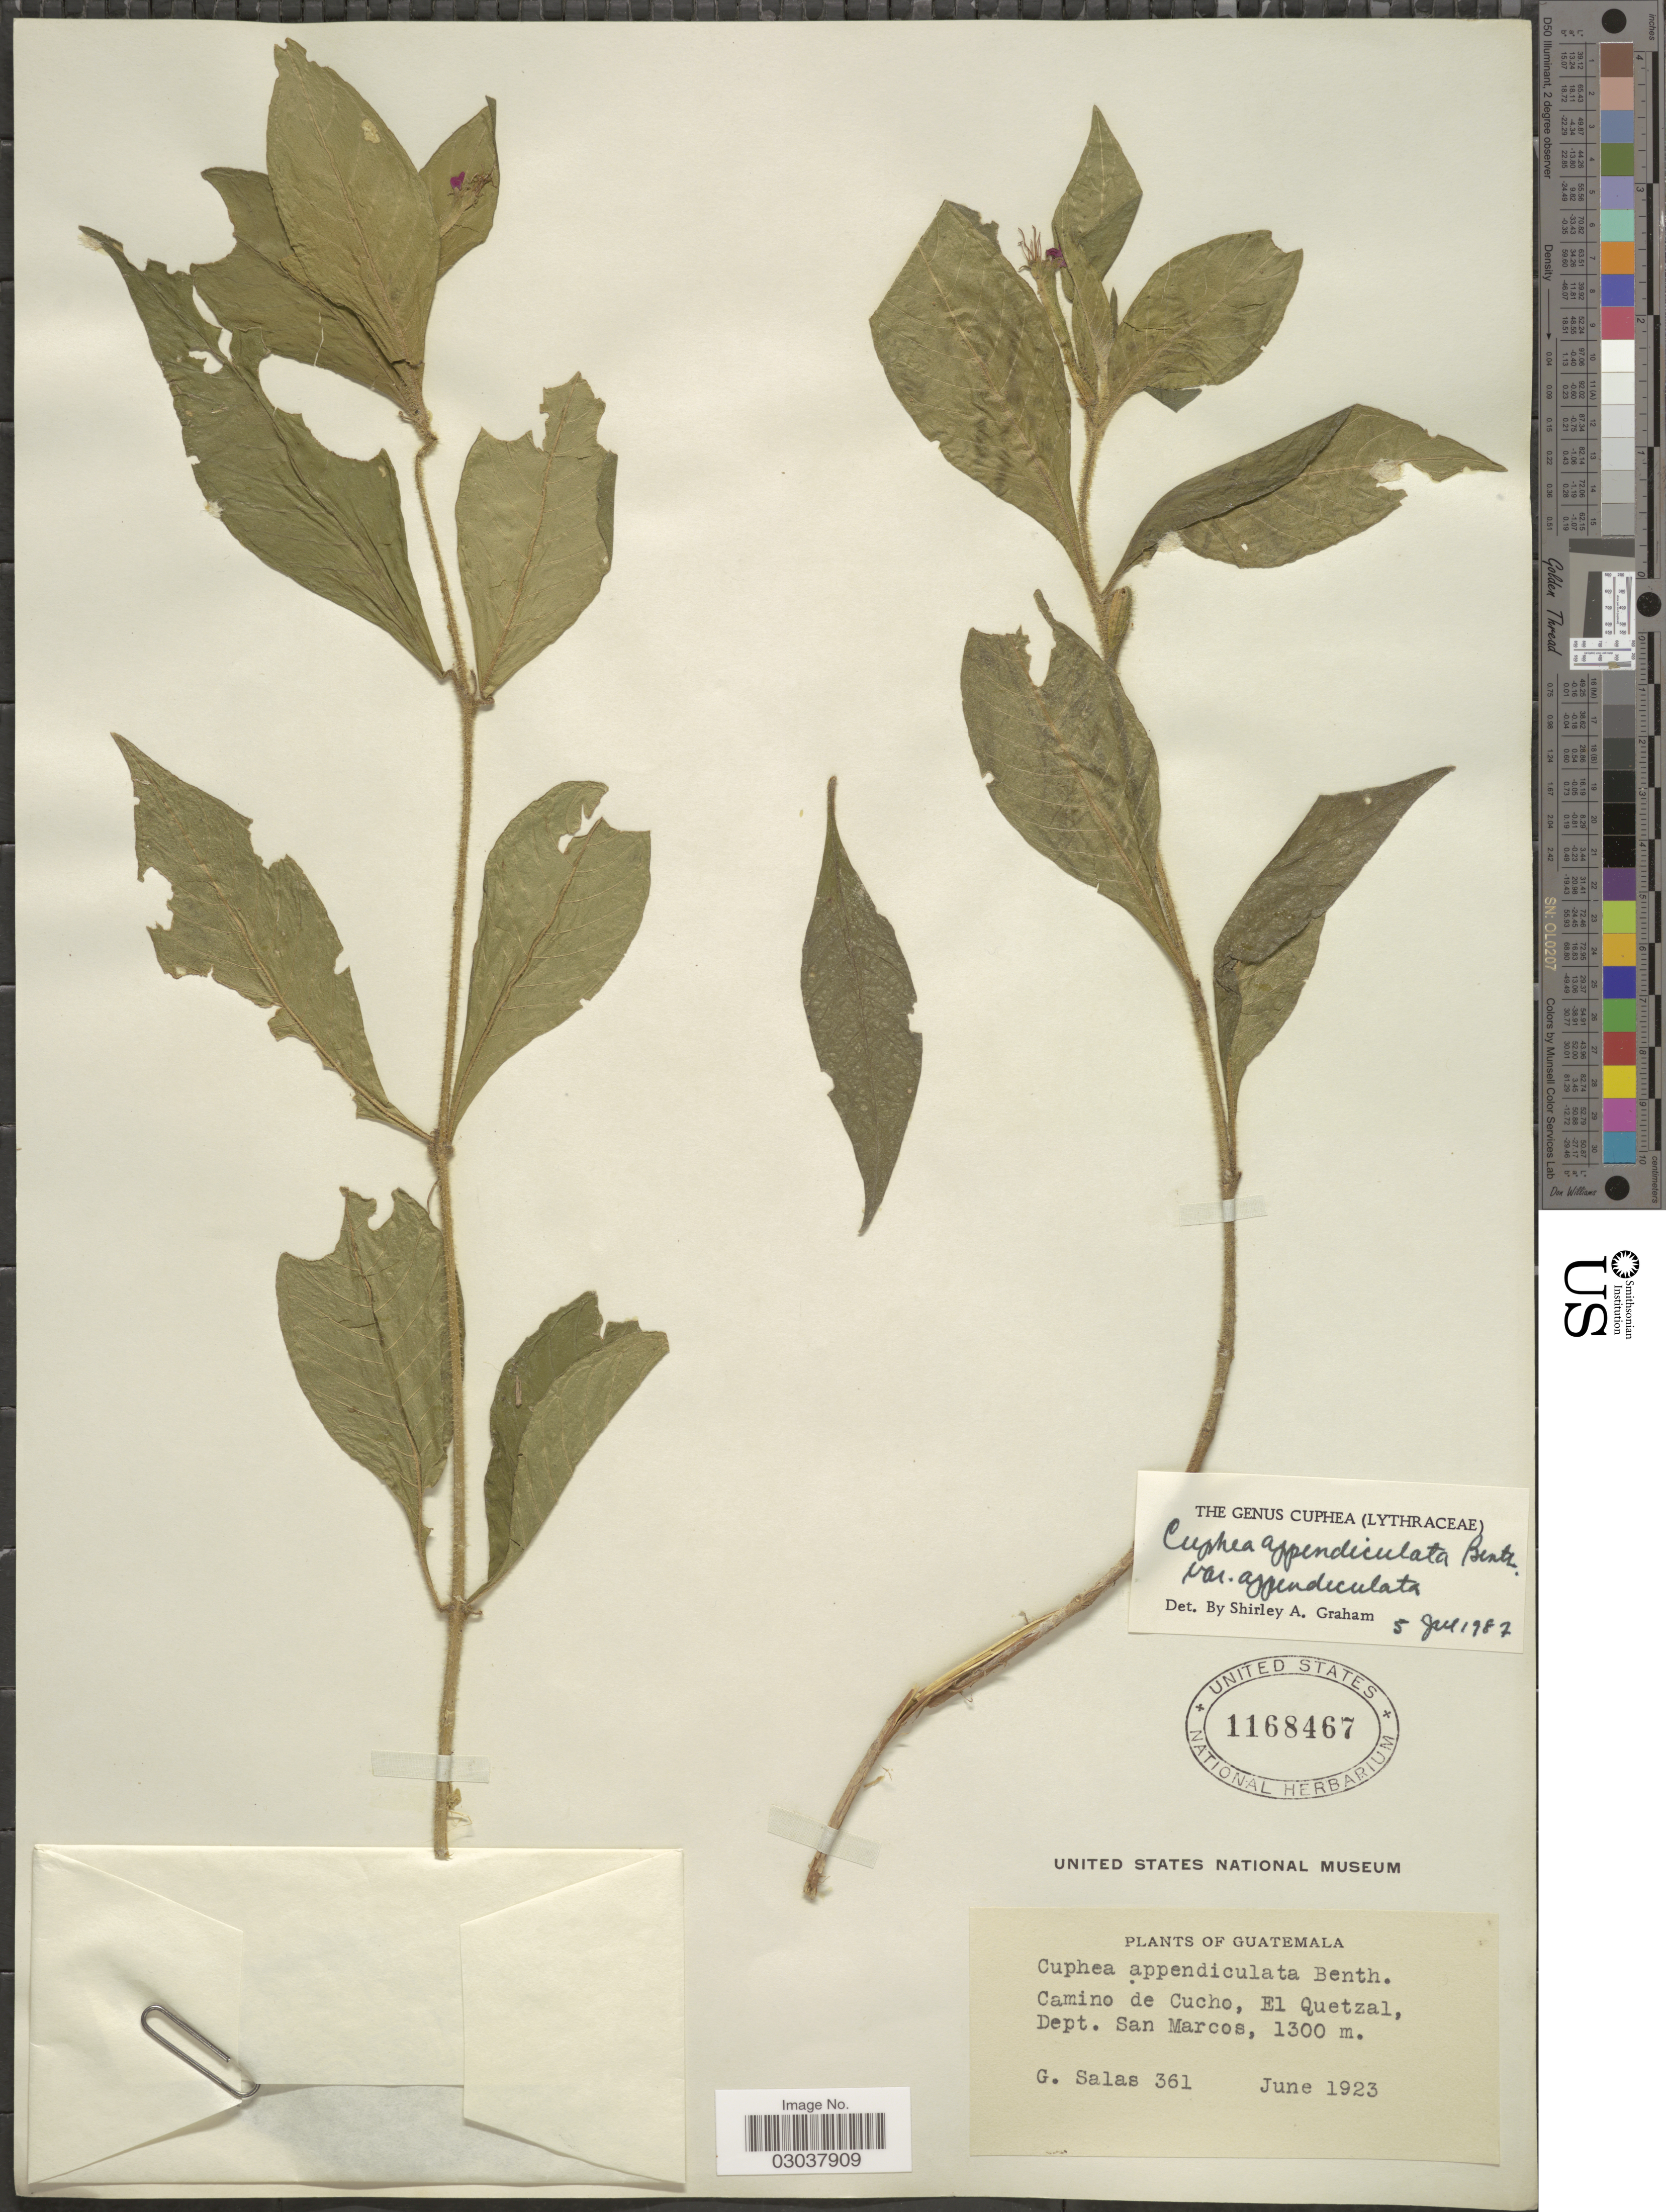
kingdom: Plantae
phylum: Tracheophyta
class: Magnoliopsida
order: Myrtales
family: Lythraceae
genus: Cuphea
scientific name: Cuphea appendiculata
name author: Benth.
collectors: G. Salas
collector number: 361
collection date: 1923-06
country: Guatemala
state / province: San Marcos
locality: Camino de Cucho, El Quetzal, Dept. San Marcos.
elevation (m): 1300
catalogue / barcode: US 1168467